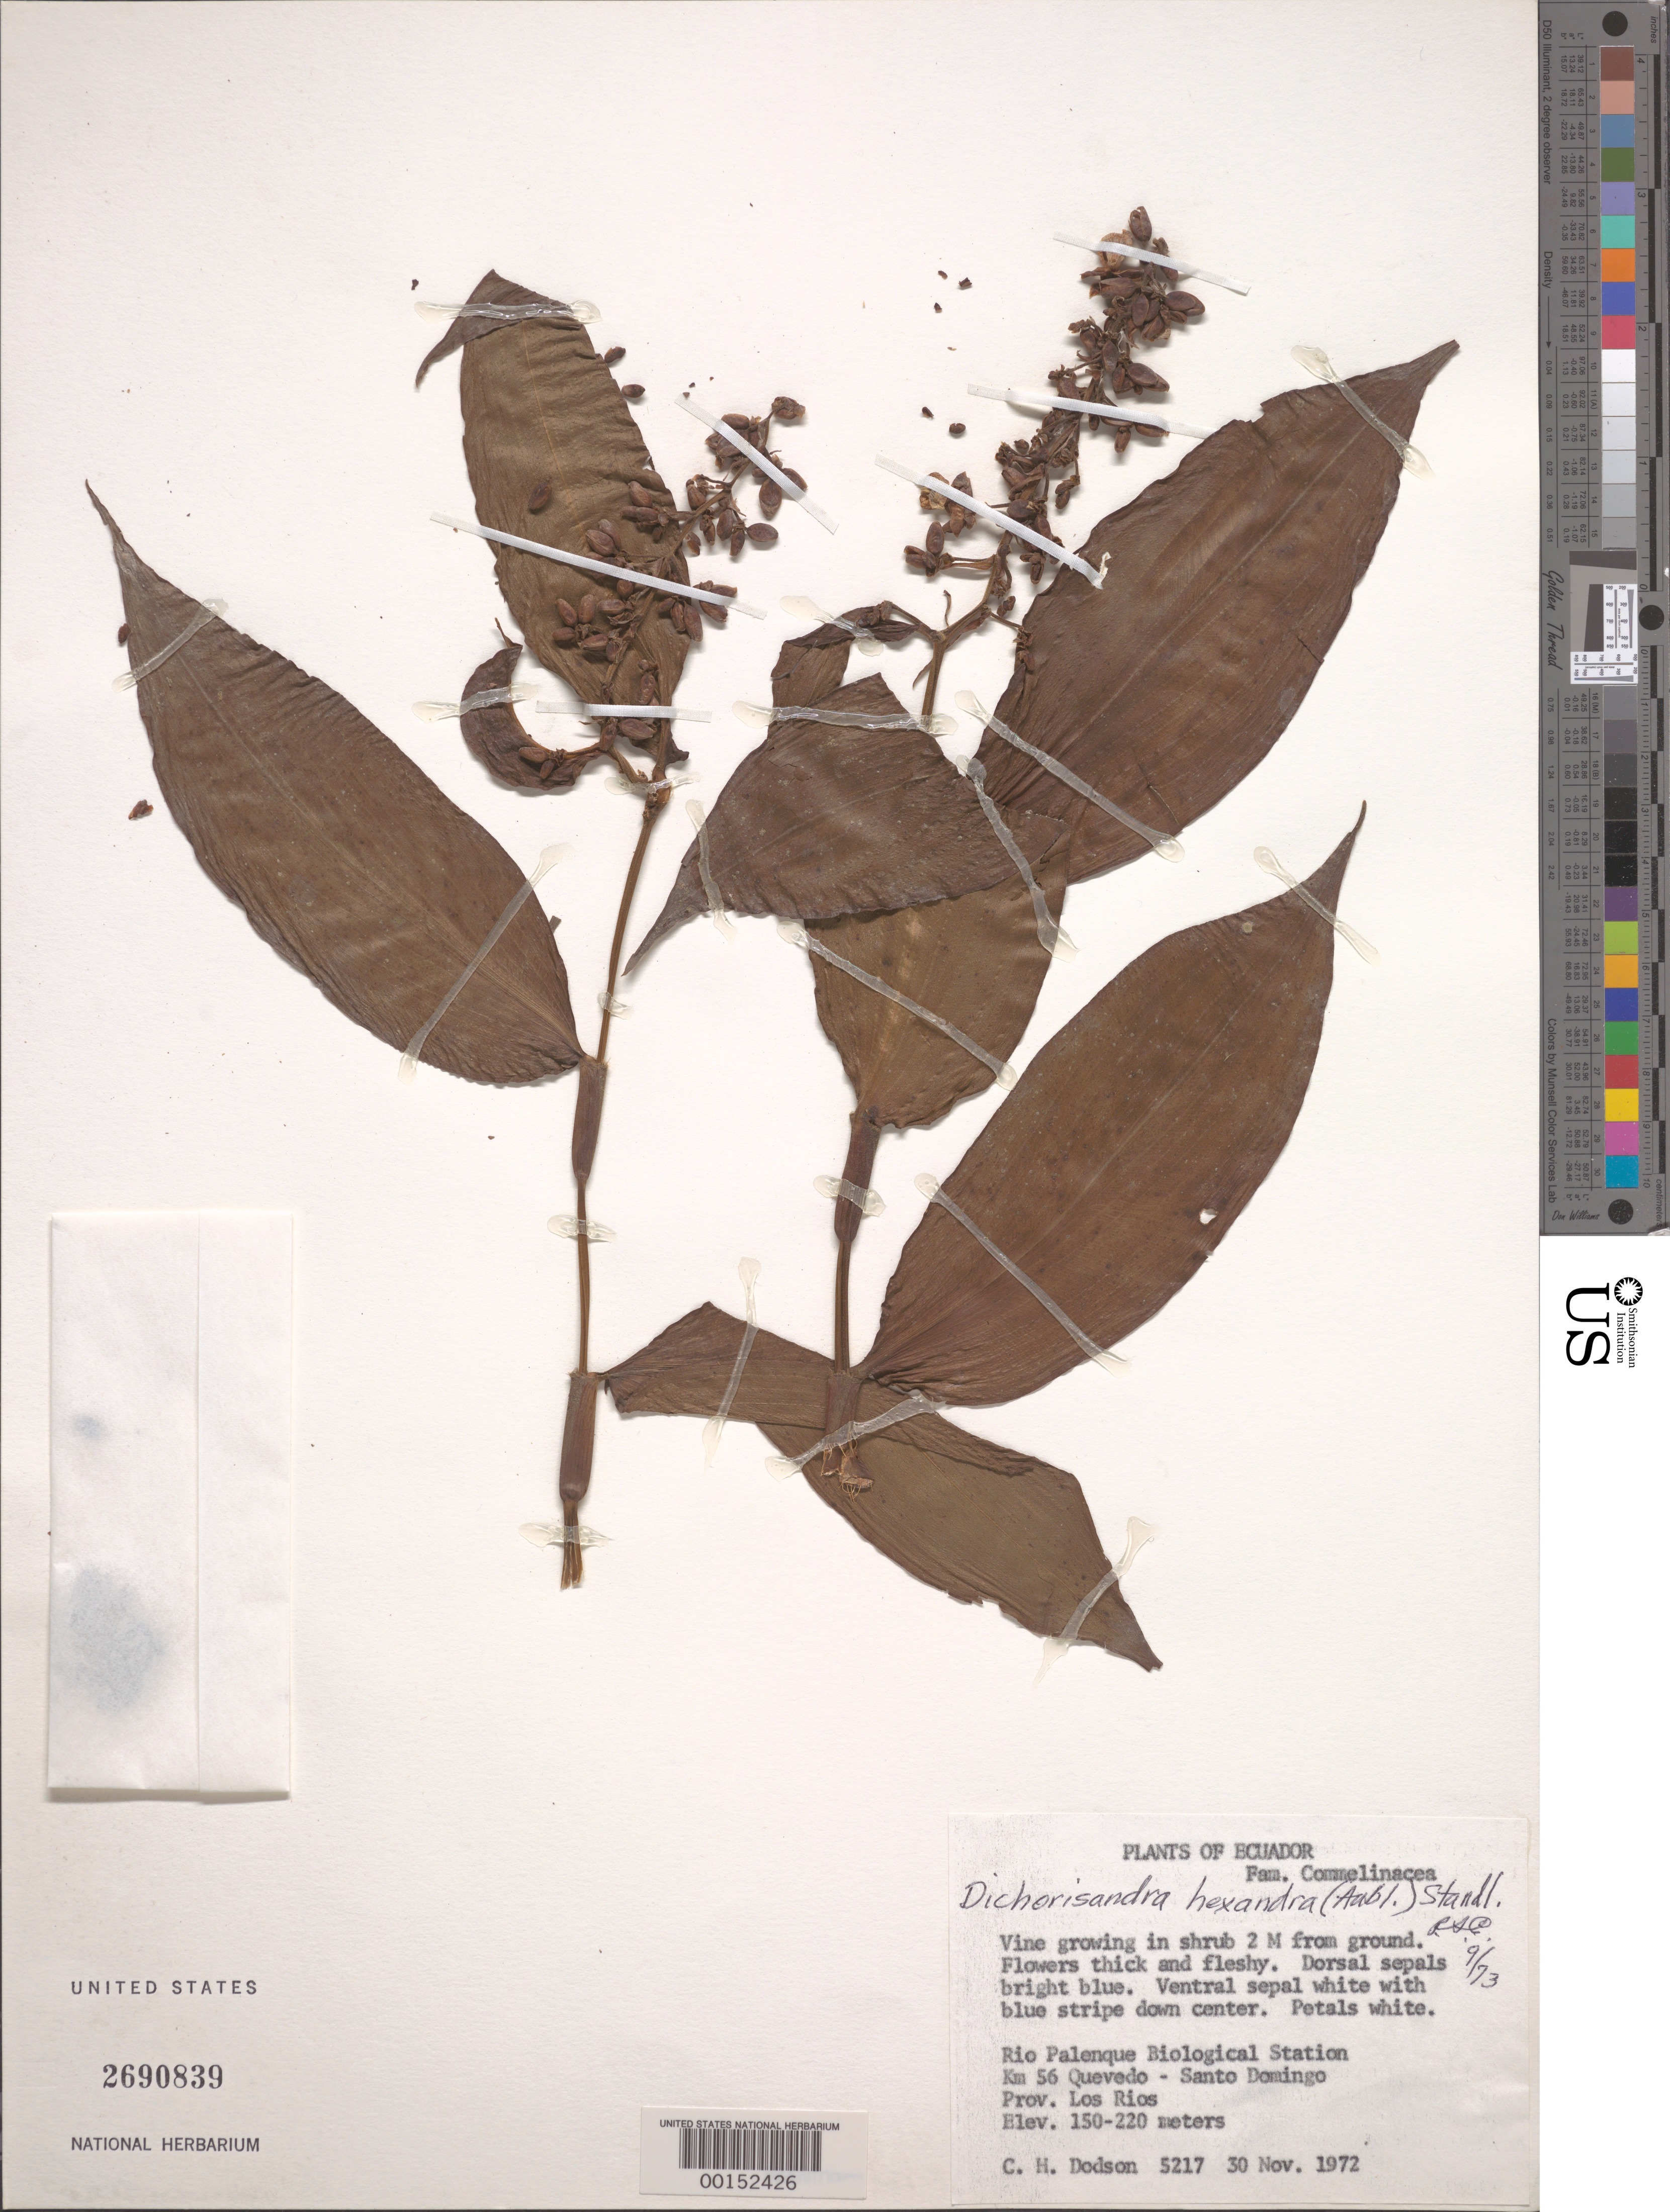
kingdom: Plantae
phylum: Tracheophyta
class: Liliopsida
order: Commelinales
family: Commelinaceae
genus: Dichorisandra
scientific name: Dichorisandra hexandra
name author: (Aubl.) Standl.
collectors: C. H. Dodson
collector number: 5217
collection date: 1972-11-30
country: Ecuador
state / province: Los Ríos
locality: Rio Palenque Biological Station. Km 56 Quevedo - Santa Domingo.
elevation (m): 150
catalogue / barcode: US 2690839